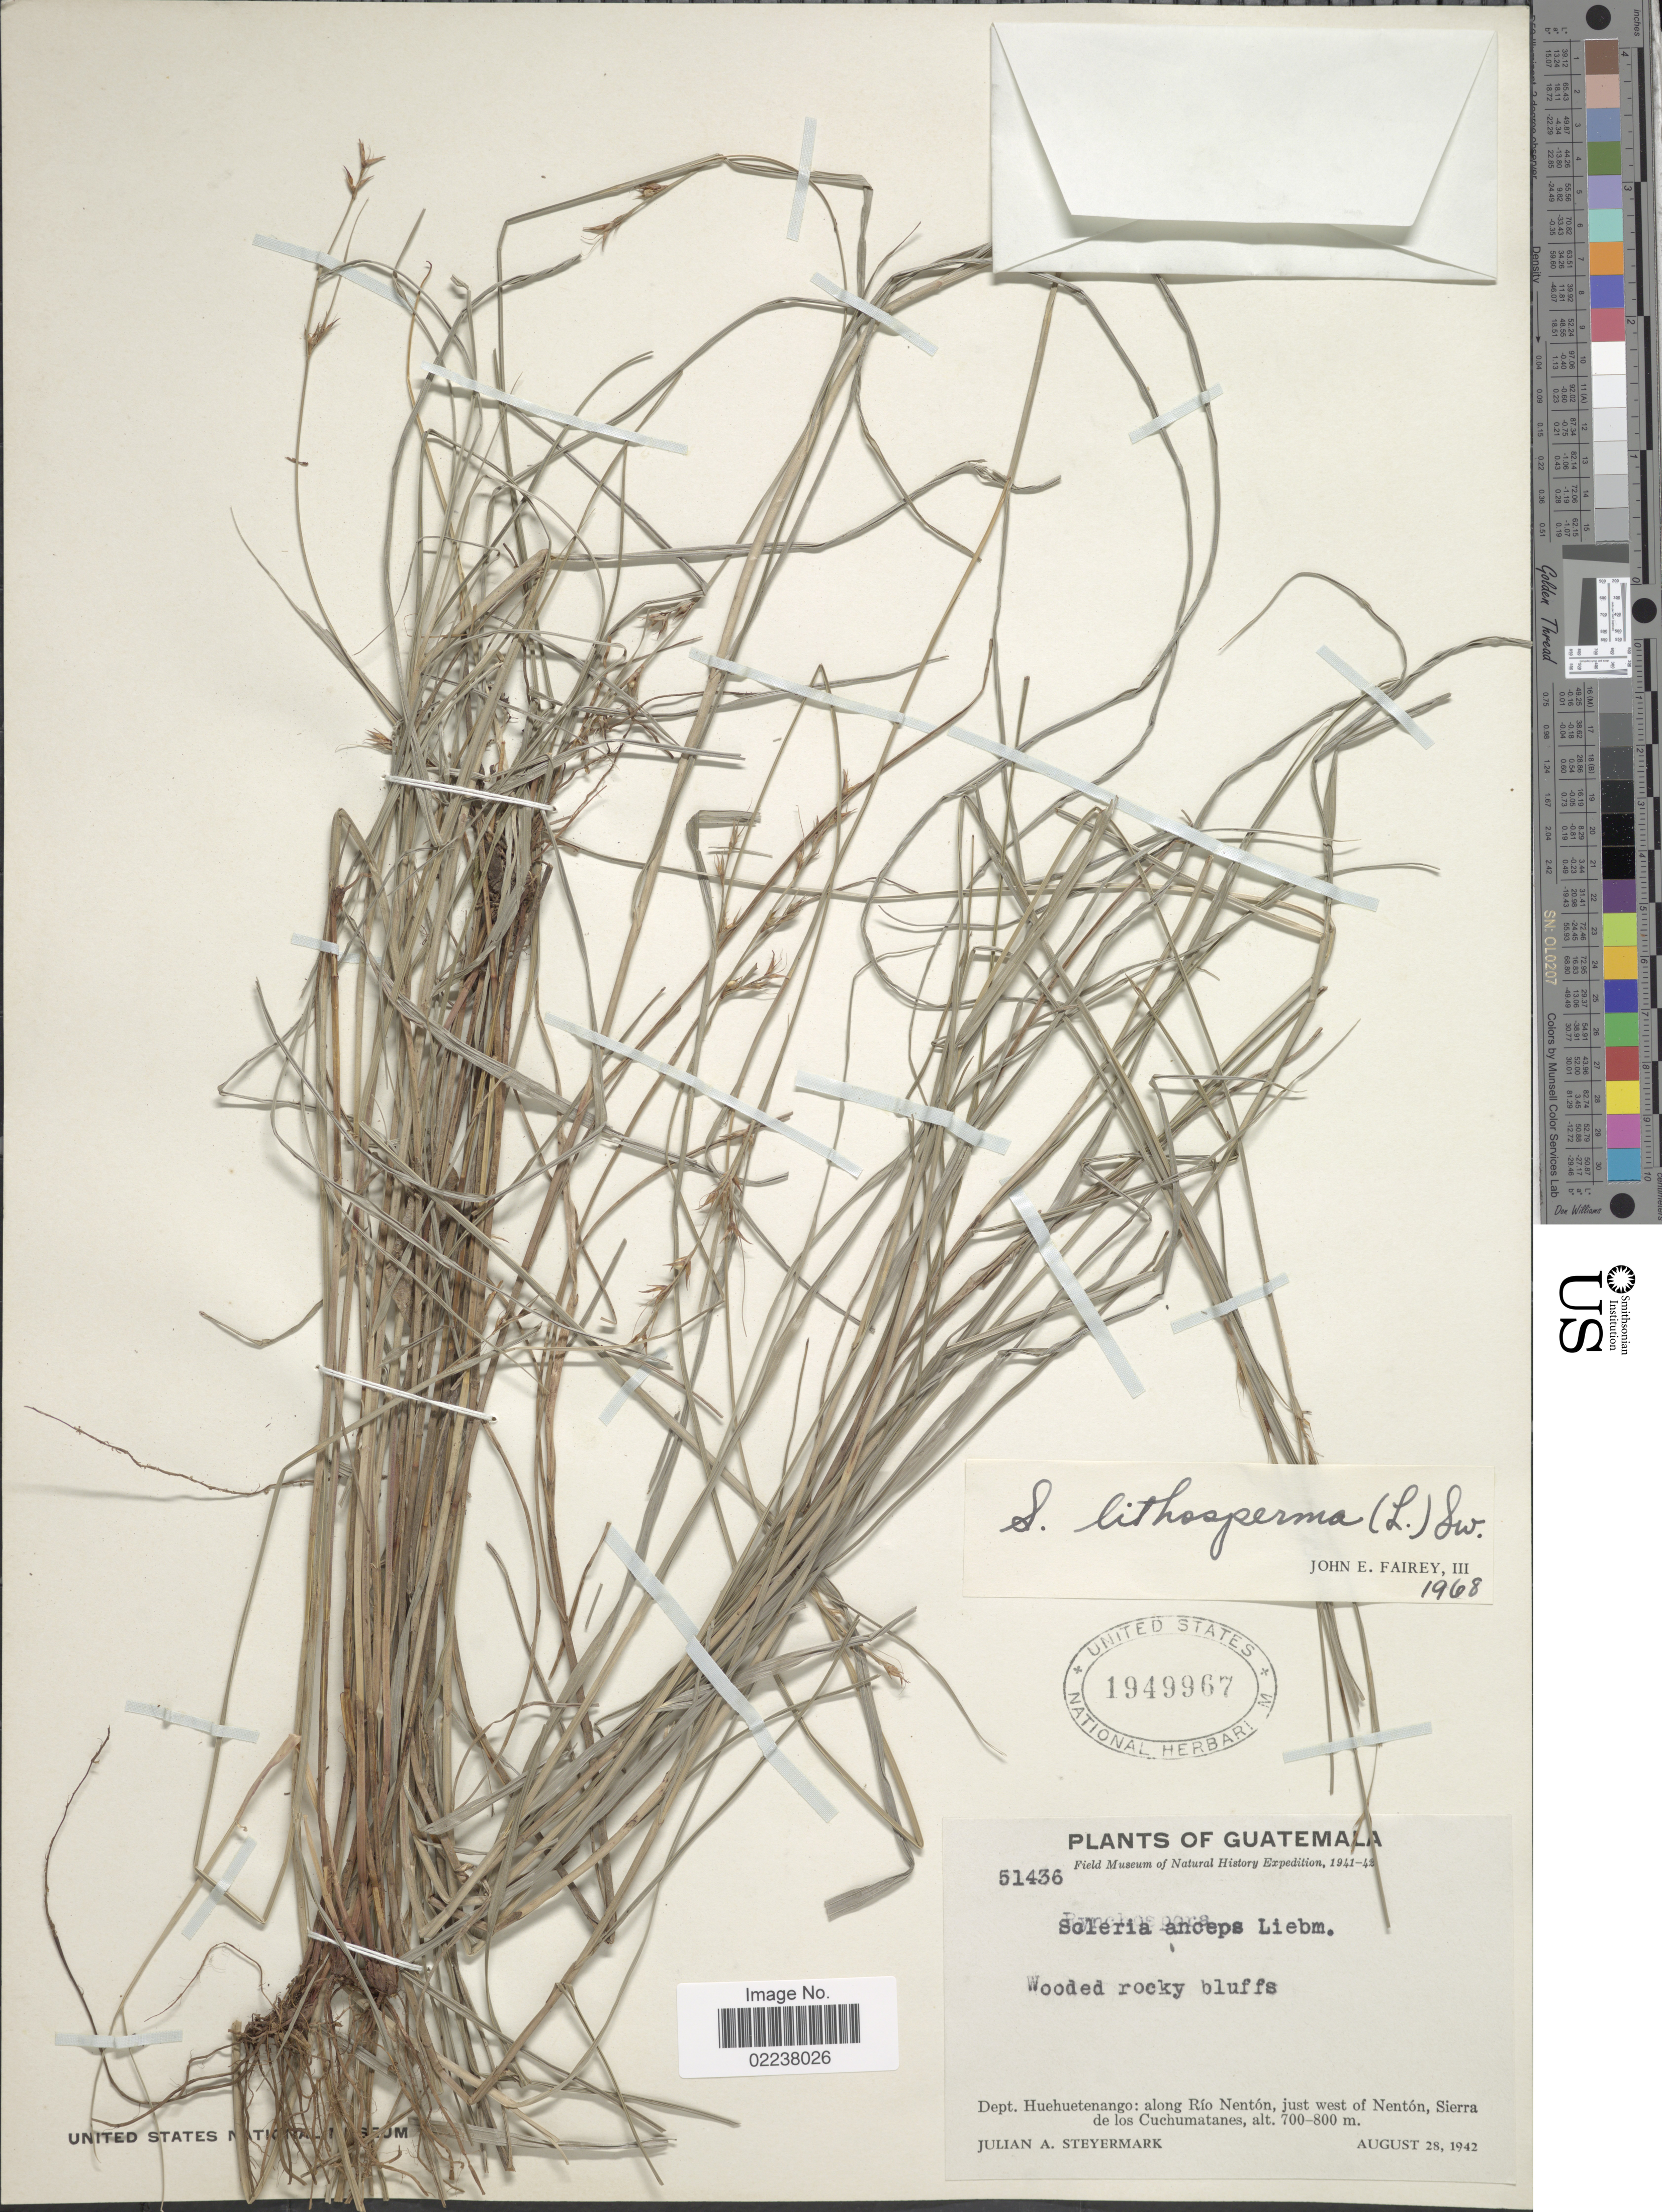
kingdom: Plantae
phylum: Tracheophyta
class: Liliopsida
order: Poales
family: Cyperaceae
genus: Scleria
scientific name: Scleria lithosperma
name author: (L.) Sw.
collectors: J. Steyermark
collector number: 51436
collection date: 1942-08-28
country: Guatemala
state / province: Huehuetenango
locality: Along Rio Nenton, just west of Nenton, Sierra de los Cuchumatanes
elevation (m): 700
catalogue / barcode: US 1949967